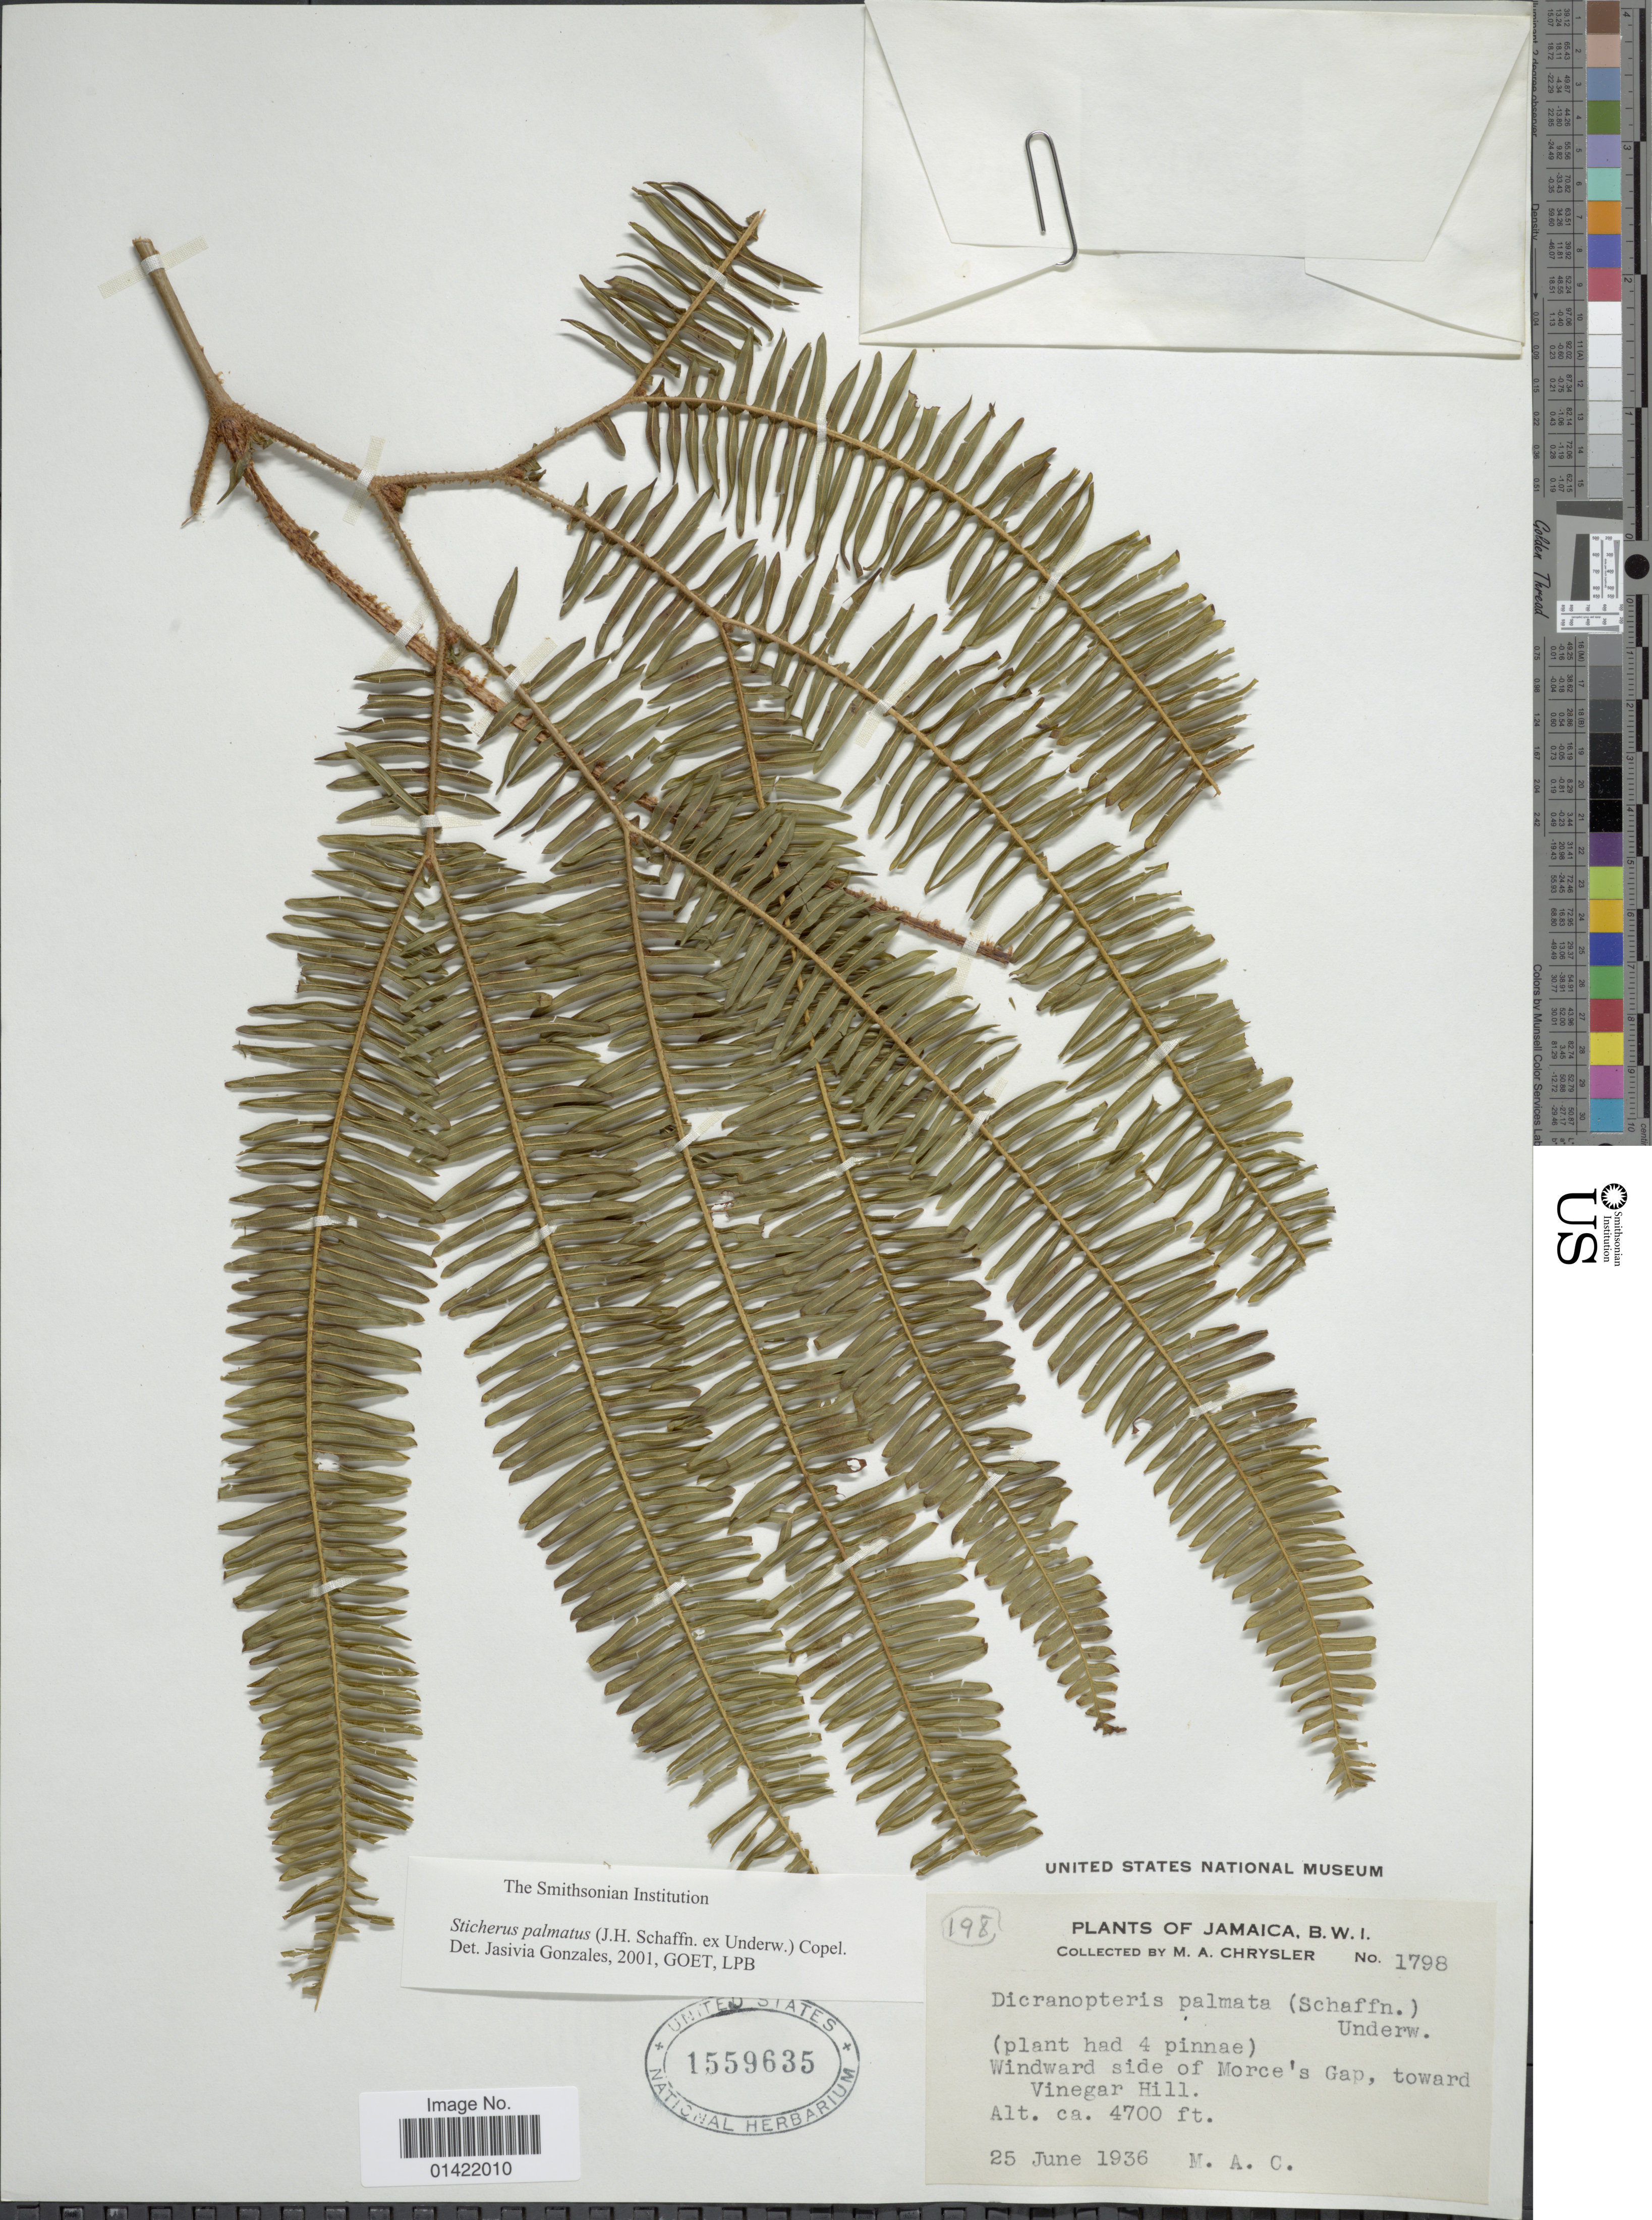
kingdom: Plantae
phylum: Tracheophyta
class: Polypodiopsida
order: Gleicheniales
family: Gleicheniaceae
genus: Sticherus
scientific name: Sticherus furcatus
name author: (L.) Ching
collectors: M. A. Chrysler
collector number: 198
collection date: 1936-06-25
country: Jamaica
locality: B. W. I. Windward side of Morce's Gap, toward Vinegar Hill.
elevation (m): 1433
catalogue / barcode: US 1559635